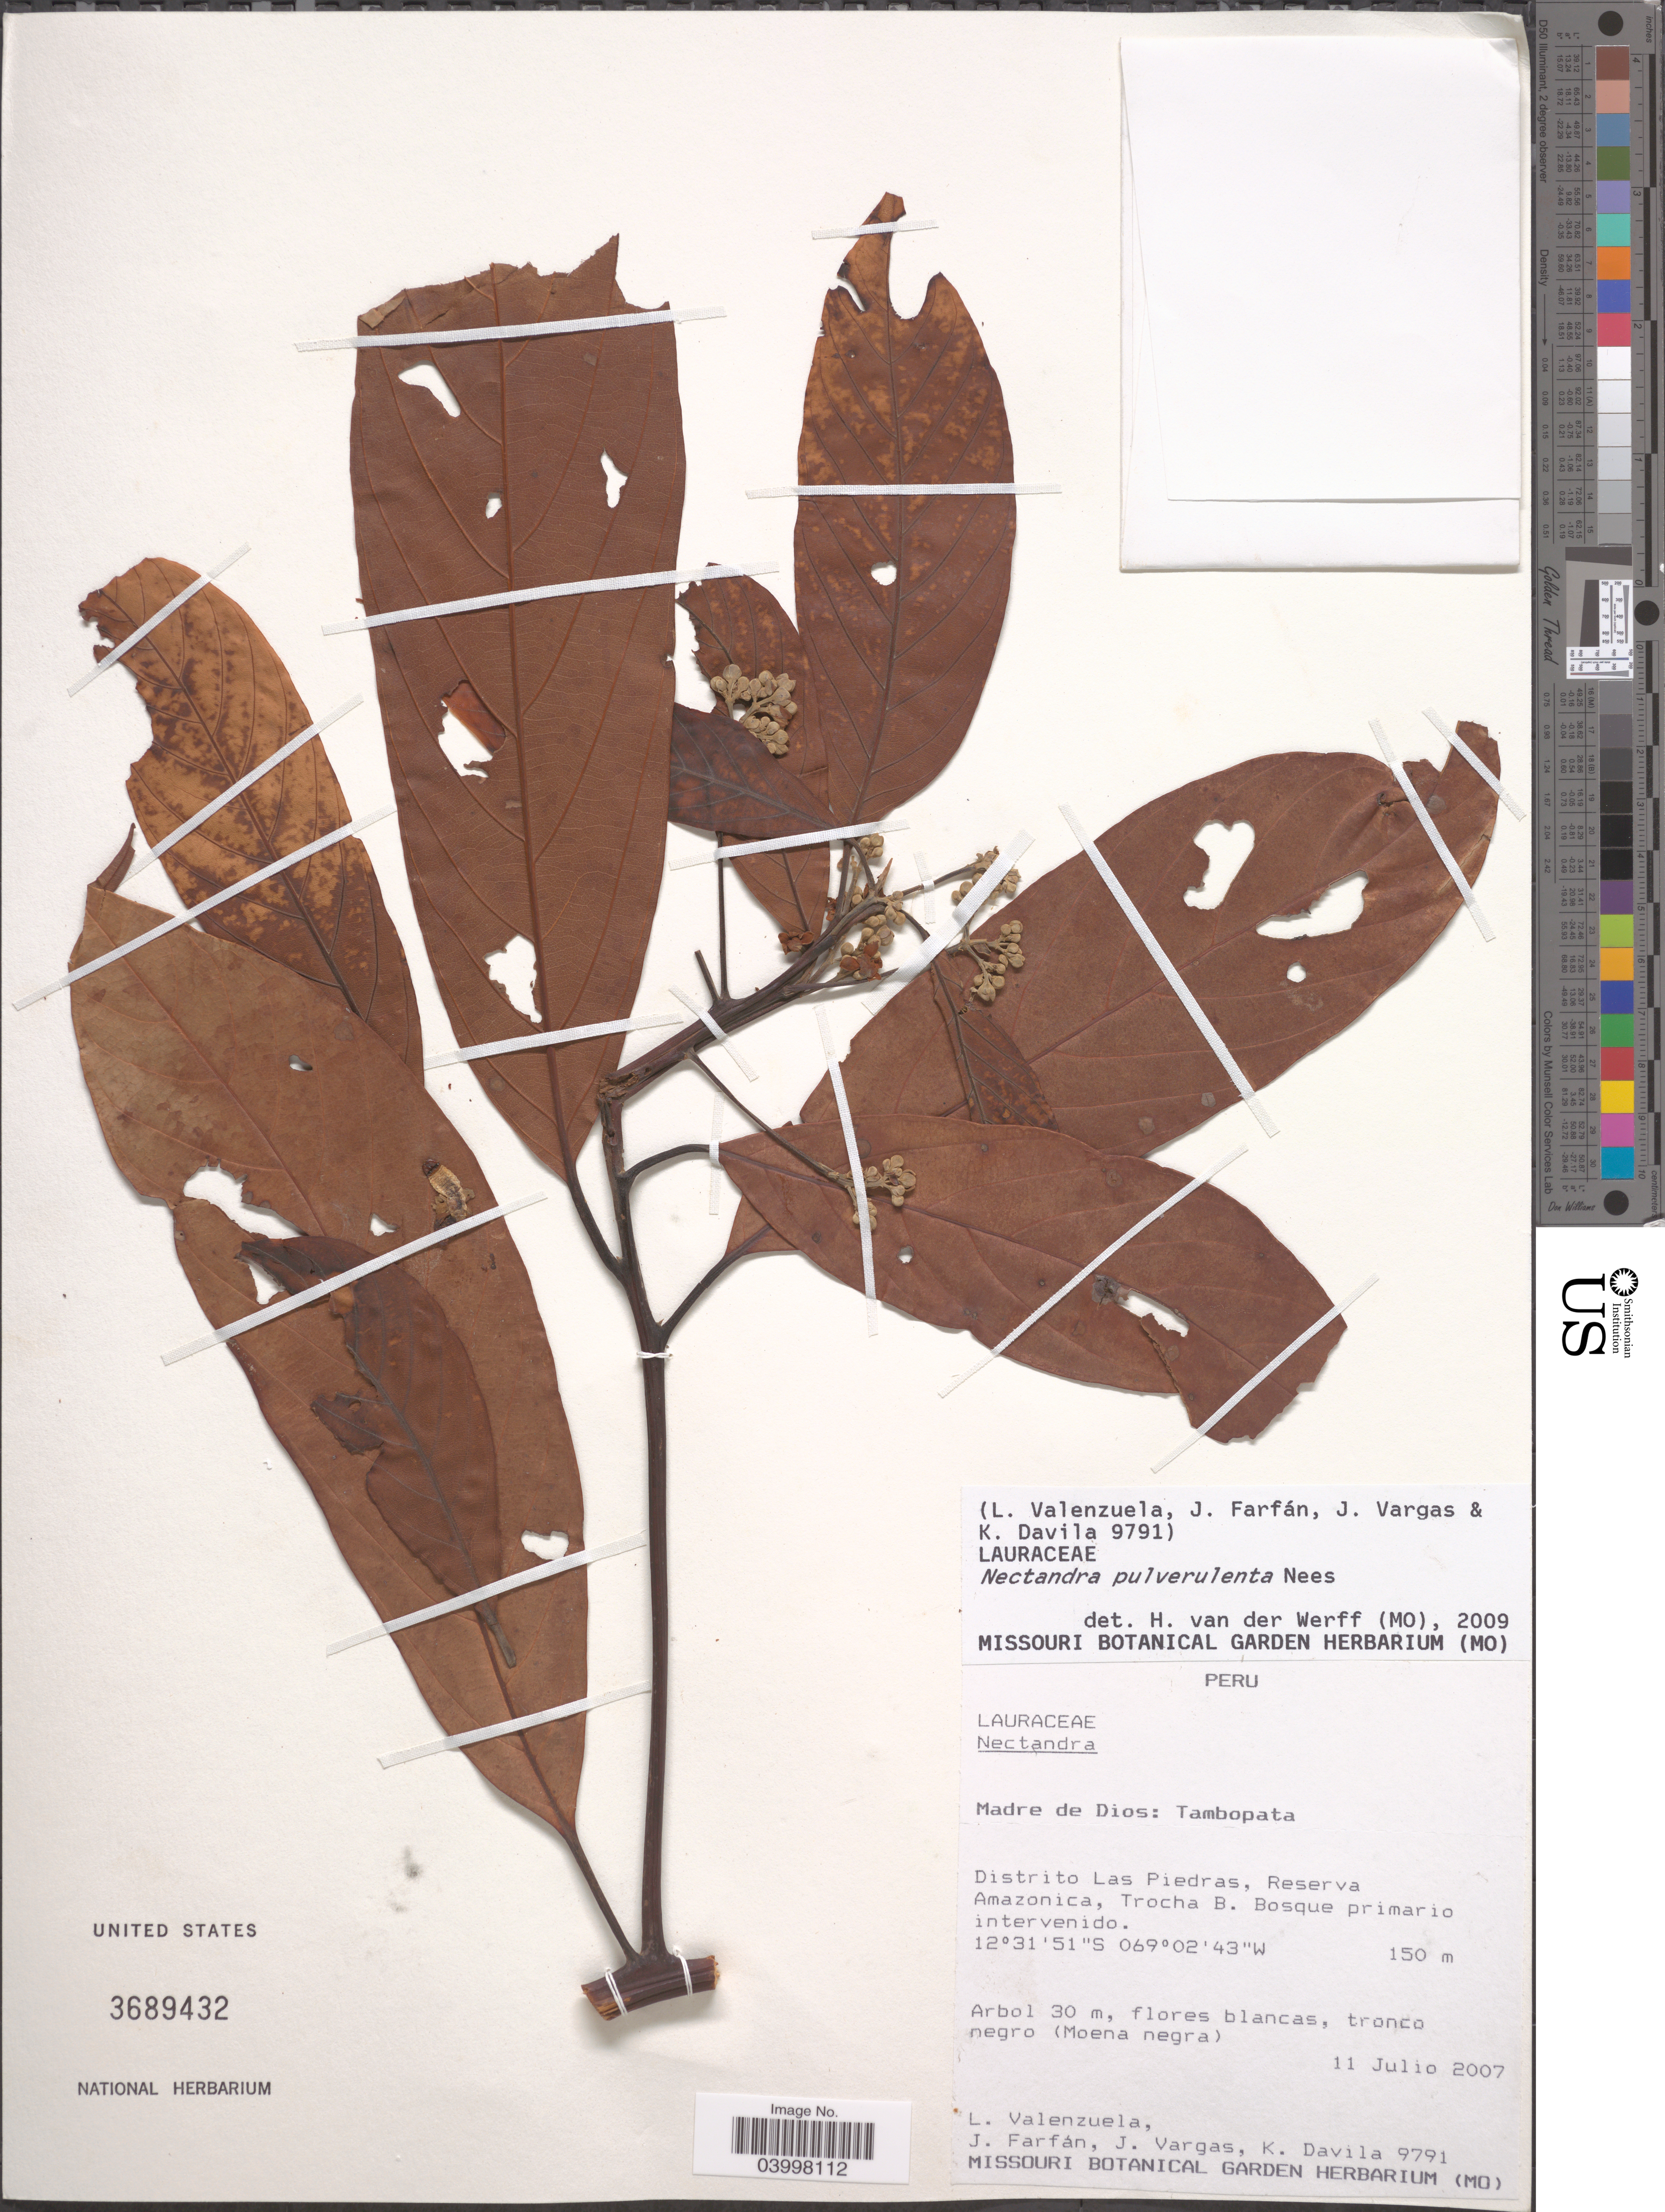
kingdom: Plantae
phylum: Tracheophyta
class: Magnoliopsida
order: Laurales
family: Lauraceae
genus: Nectandra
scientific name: Nectandra pulverulenta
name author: Nees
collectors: L. Valenzuela, J. Farfán, J. Vargas & K. Davila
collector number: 9791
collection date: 2007-07-11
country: Peru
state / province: Madre de Dios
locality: Tambopata. Distrito Las Piedras, Reserva Amazonica, Trocha B.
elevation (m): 150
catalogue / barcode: US 3689432